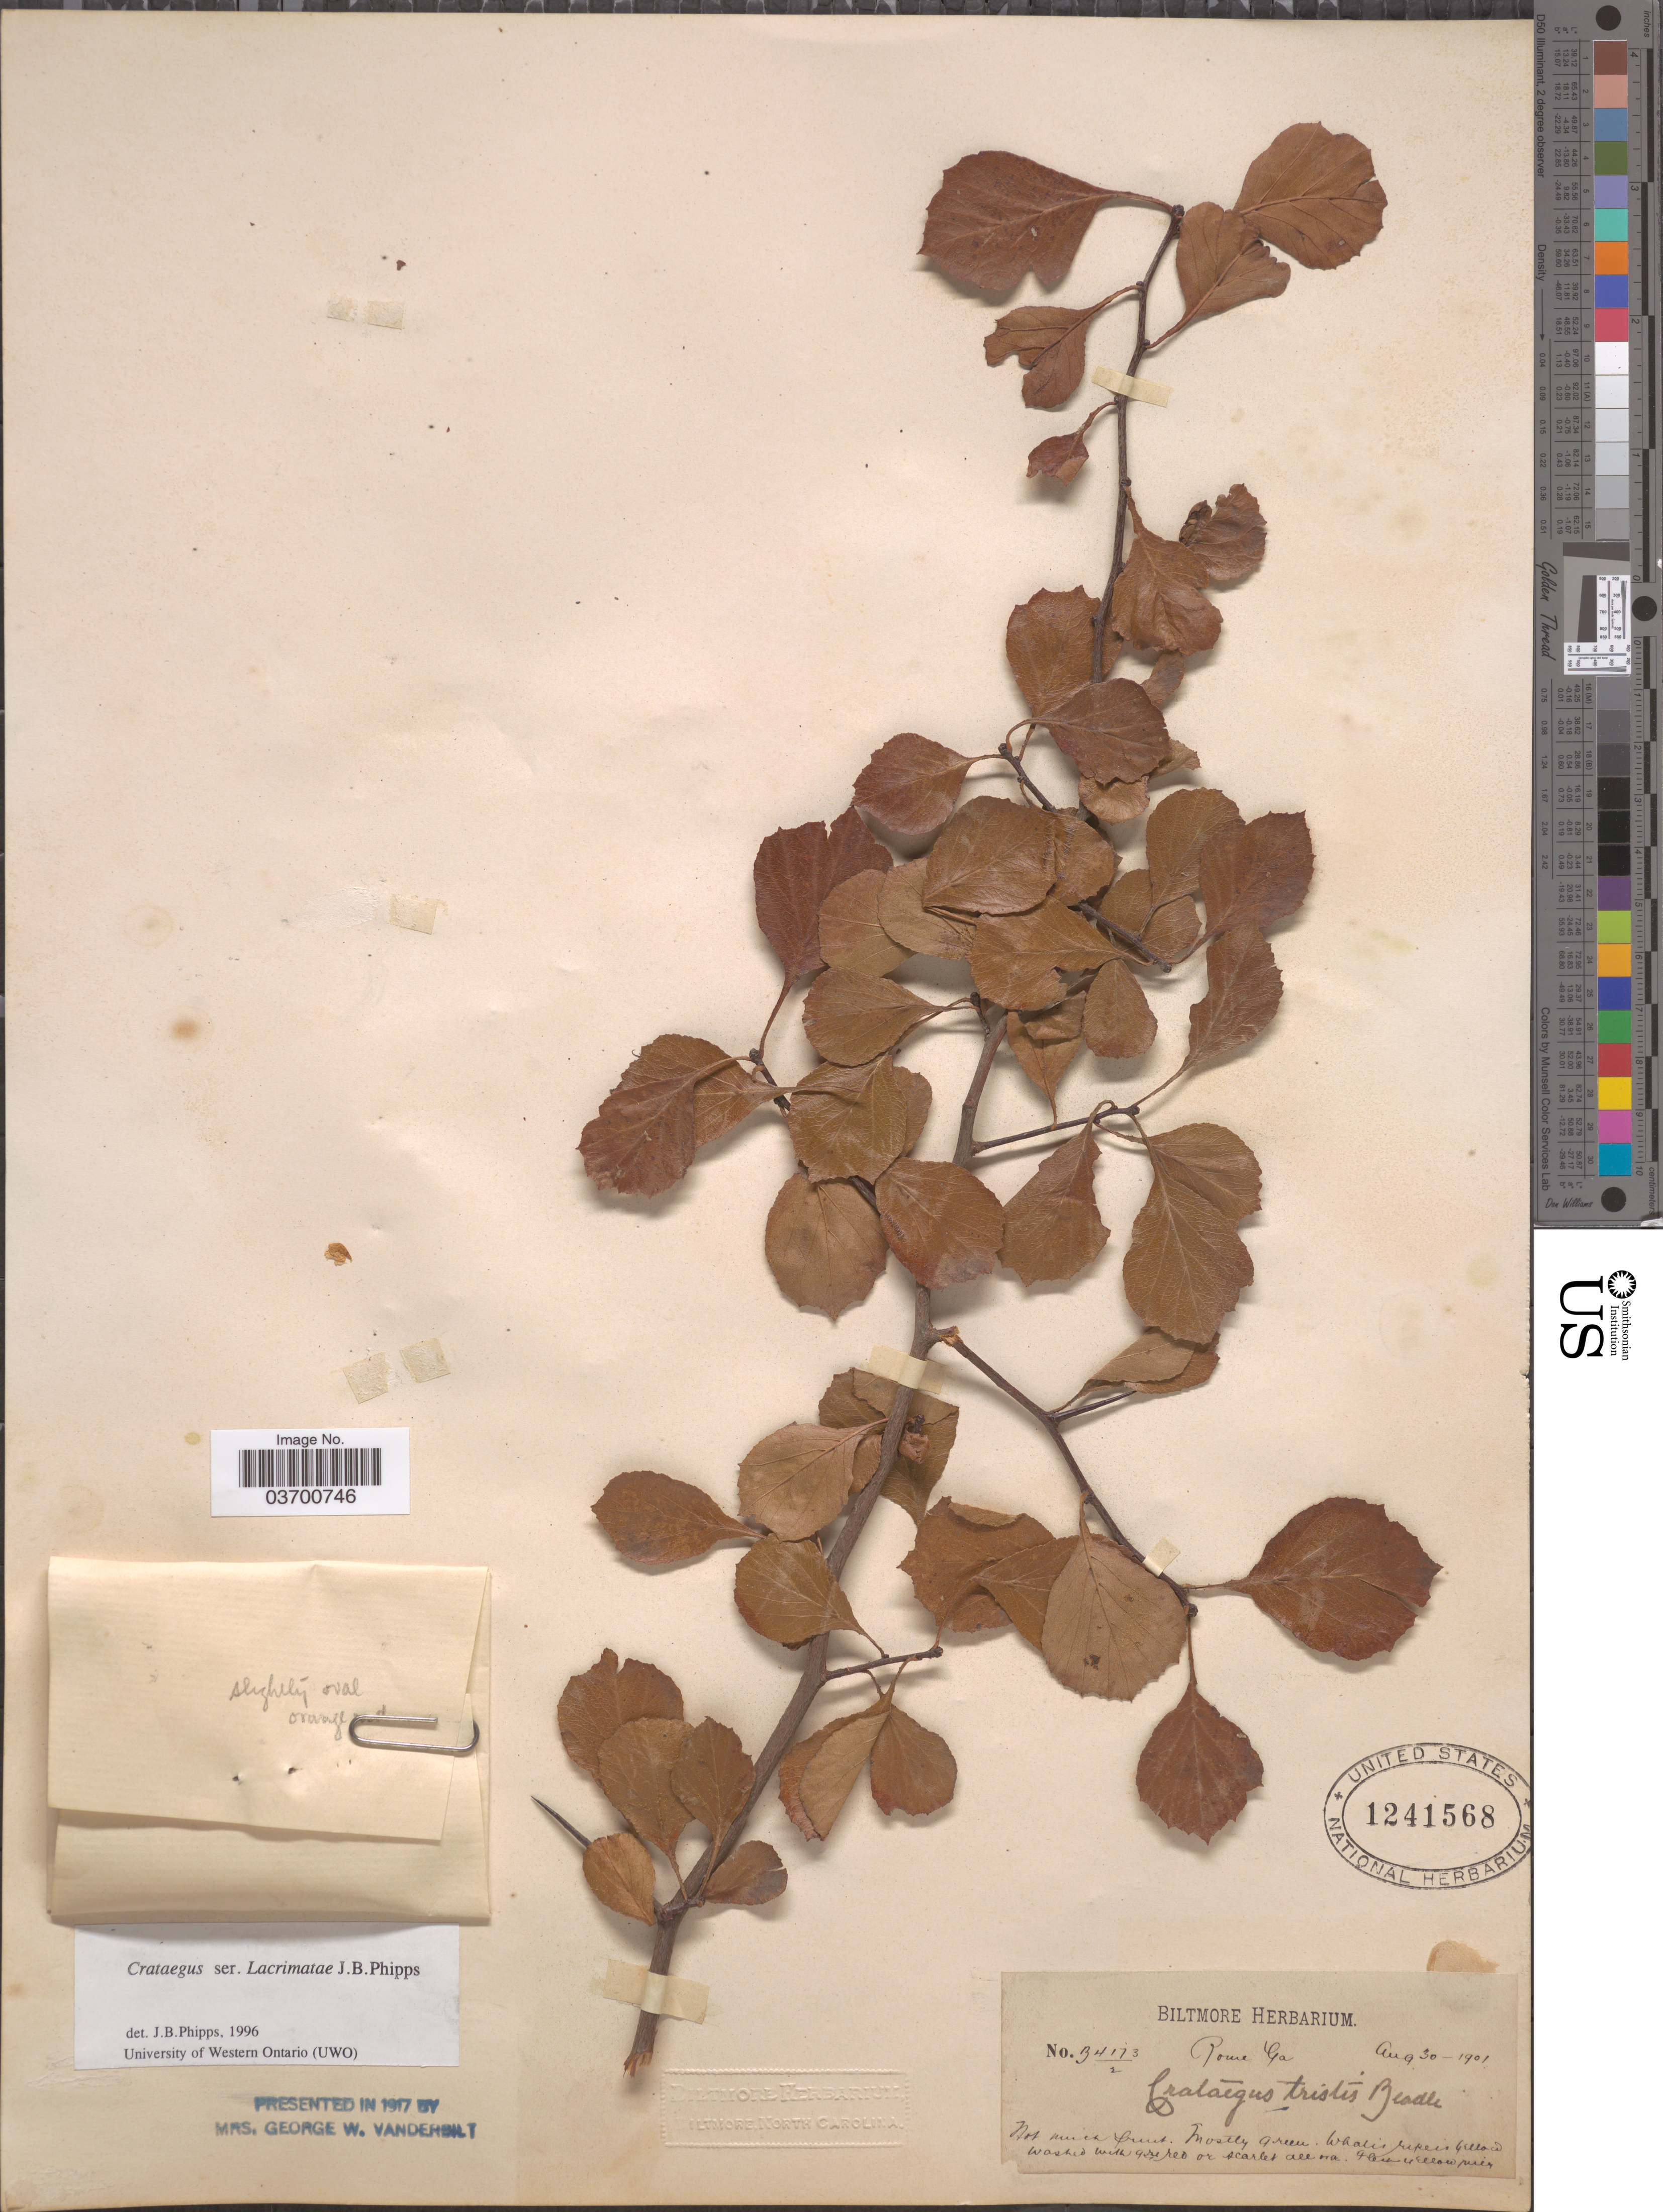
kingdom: Plantae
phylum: Tracheophyta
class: Magnoliopsida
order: Rosales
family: Rosaceae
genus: Crataegus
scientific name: Crataegus tristis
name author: Beadle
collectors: ex herb. Biltmore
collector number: B4173/2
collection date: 1901-08-30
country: United States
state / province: Georgia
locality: Rome.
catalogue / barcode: US 1241568